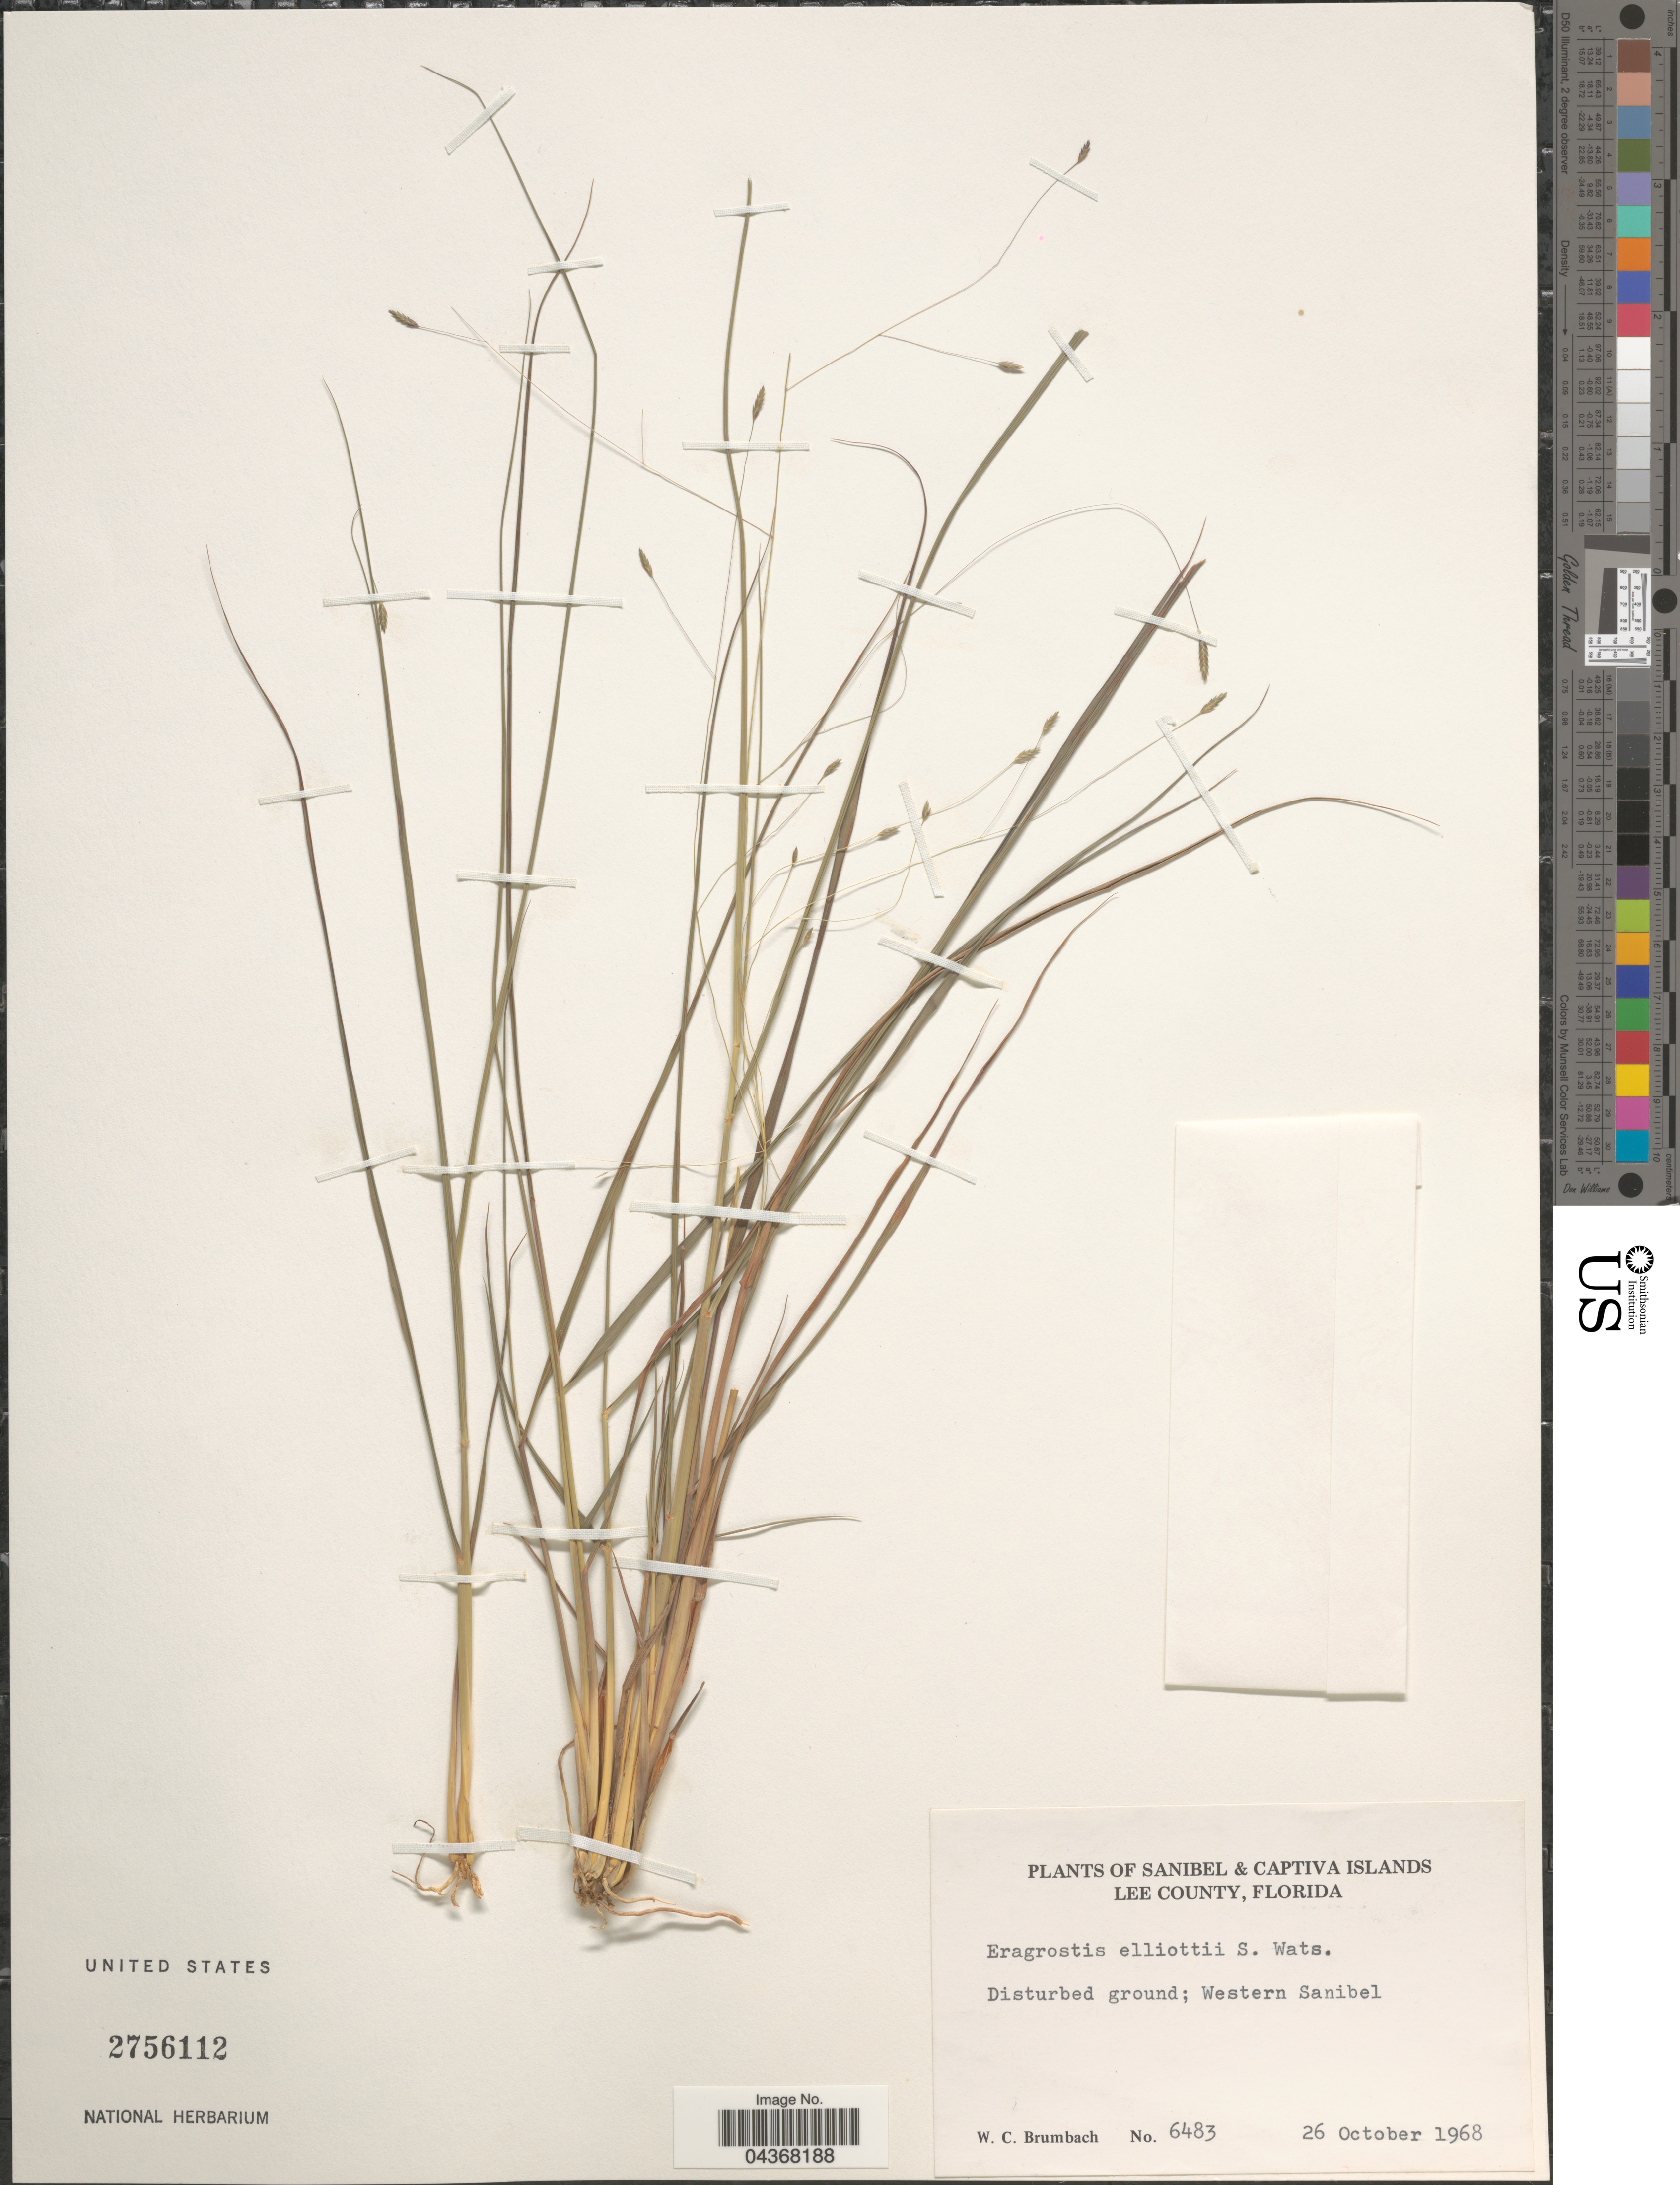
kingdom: Plantae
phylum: Tracheophyta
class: Liliopsida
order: Poales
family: Poaceae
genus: Eragrostis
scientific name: Eragrostis elliottii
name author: S. Watson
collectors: W. C. Brumbach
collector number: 6483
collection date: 1968-10-26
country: United States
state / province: Florida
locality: Sanibel & Captiva Islands. Lee County. Western Sanibel.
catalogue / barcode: US 2756112